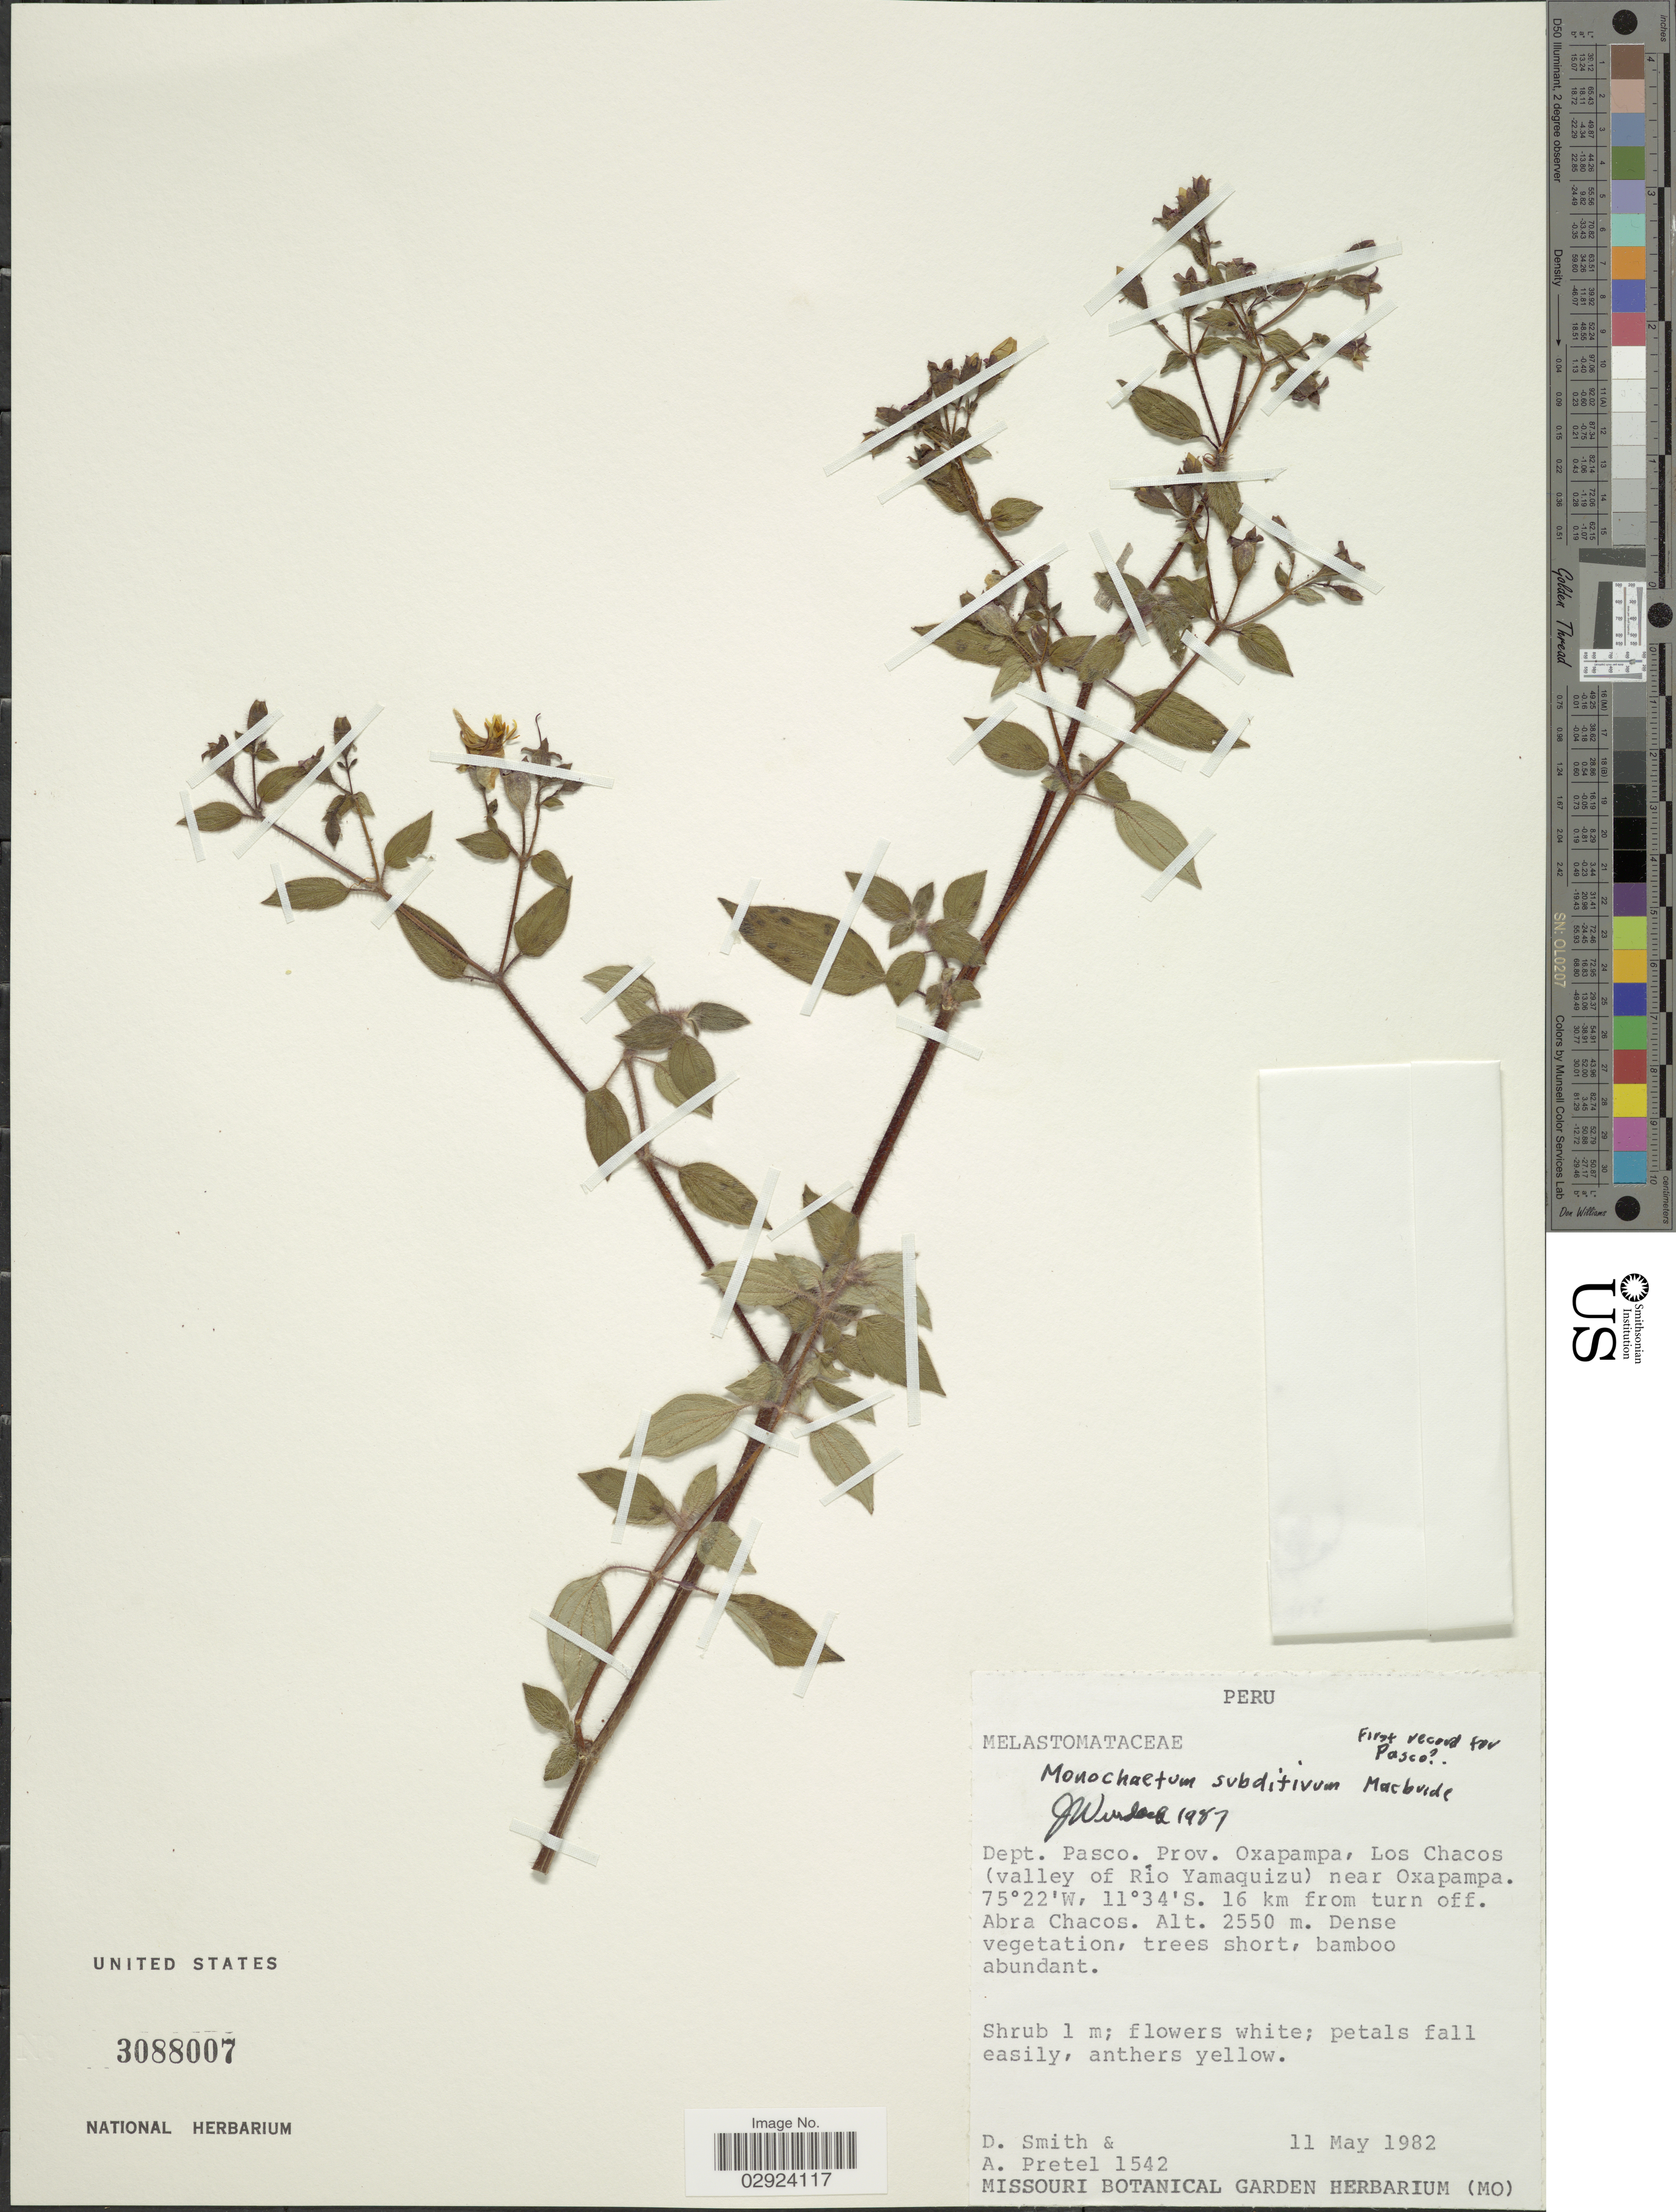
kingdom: Plantae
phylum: Tracheophyta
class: Magnoliopsida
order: Myrtales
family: Melastomataceae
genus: Monochaetum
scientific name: Monochaetum subditivum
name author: J.F. Macbr.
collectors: D. Smith & A. Pretel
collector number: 1542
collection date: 1982-05-11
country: Peru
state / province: Pasco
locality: Dept. Pasco, Prov. Oxapampa, Los Chacos (valley of Rio Yamaquizu) near Oxapampa, 16 km from turn off, Abra Chacos.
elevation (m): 2550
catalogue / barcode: US 3088007